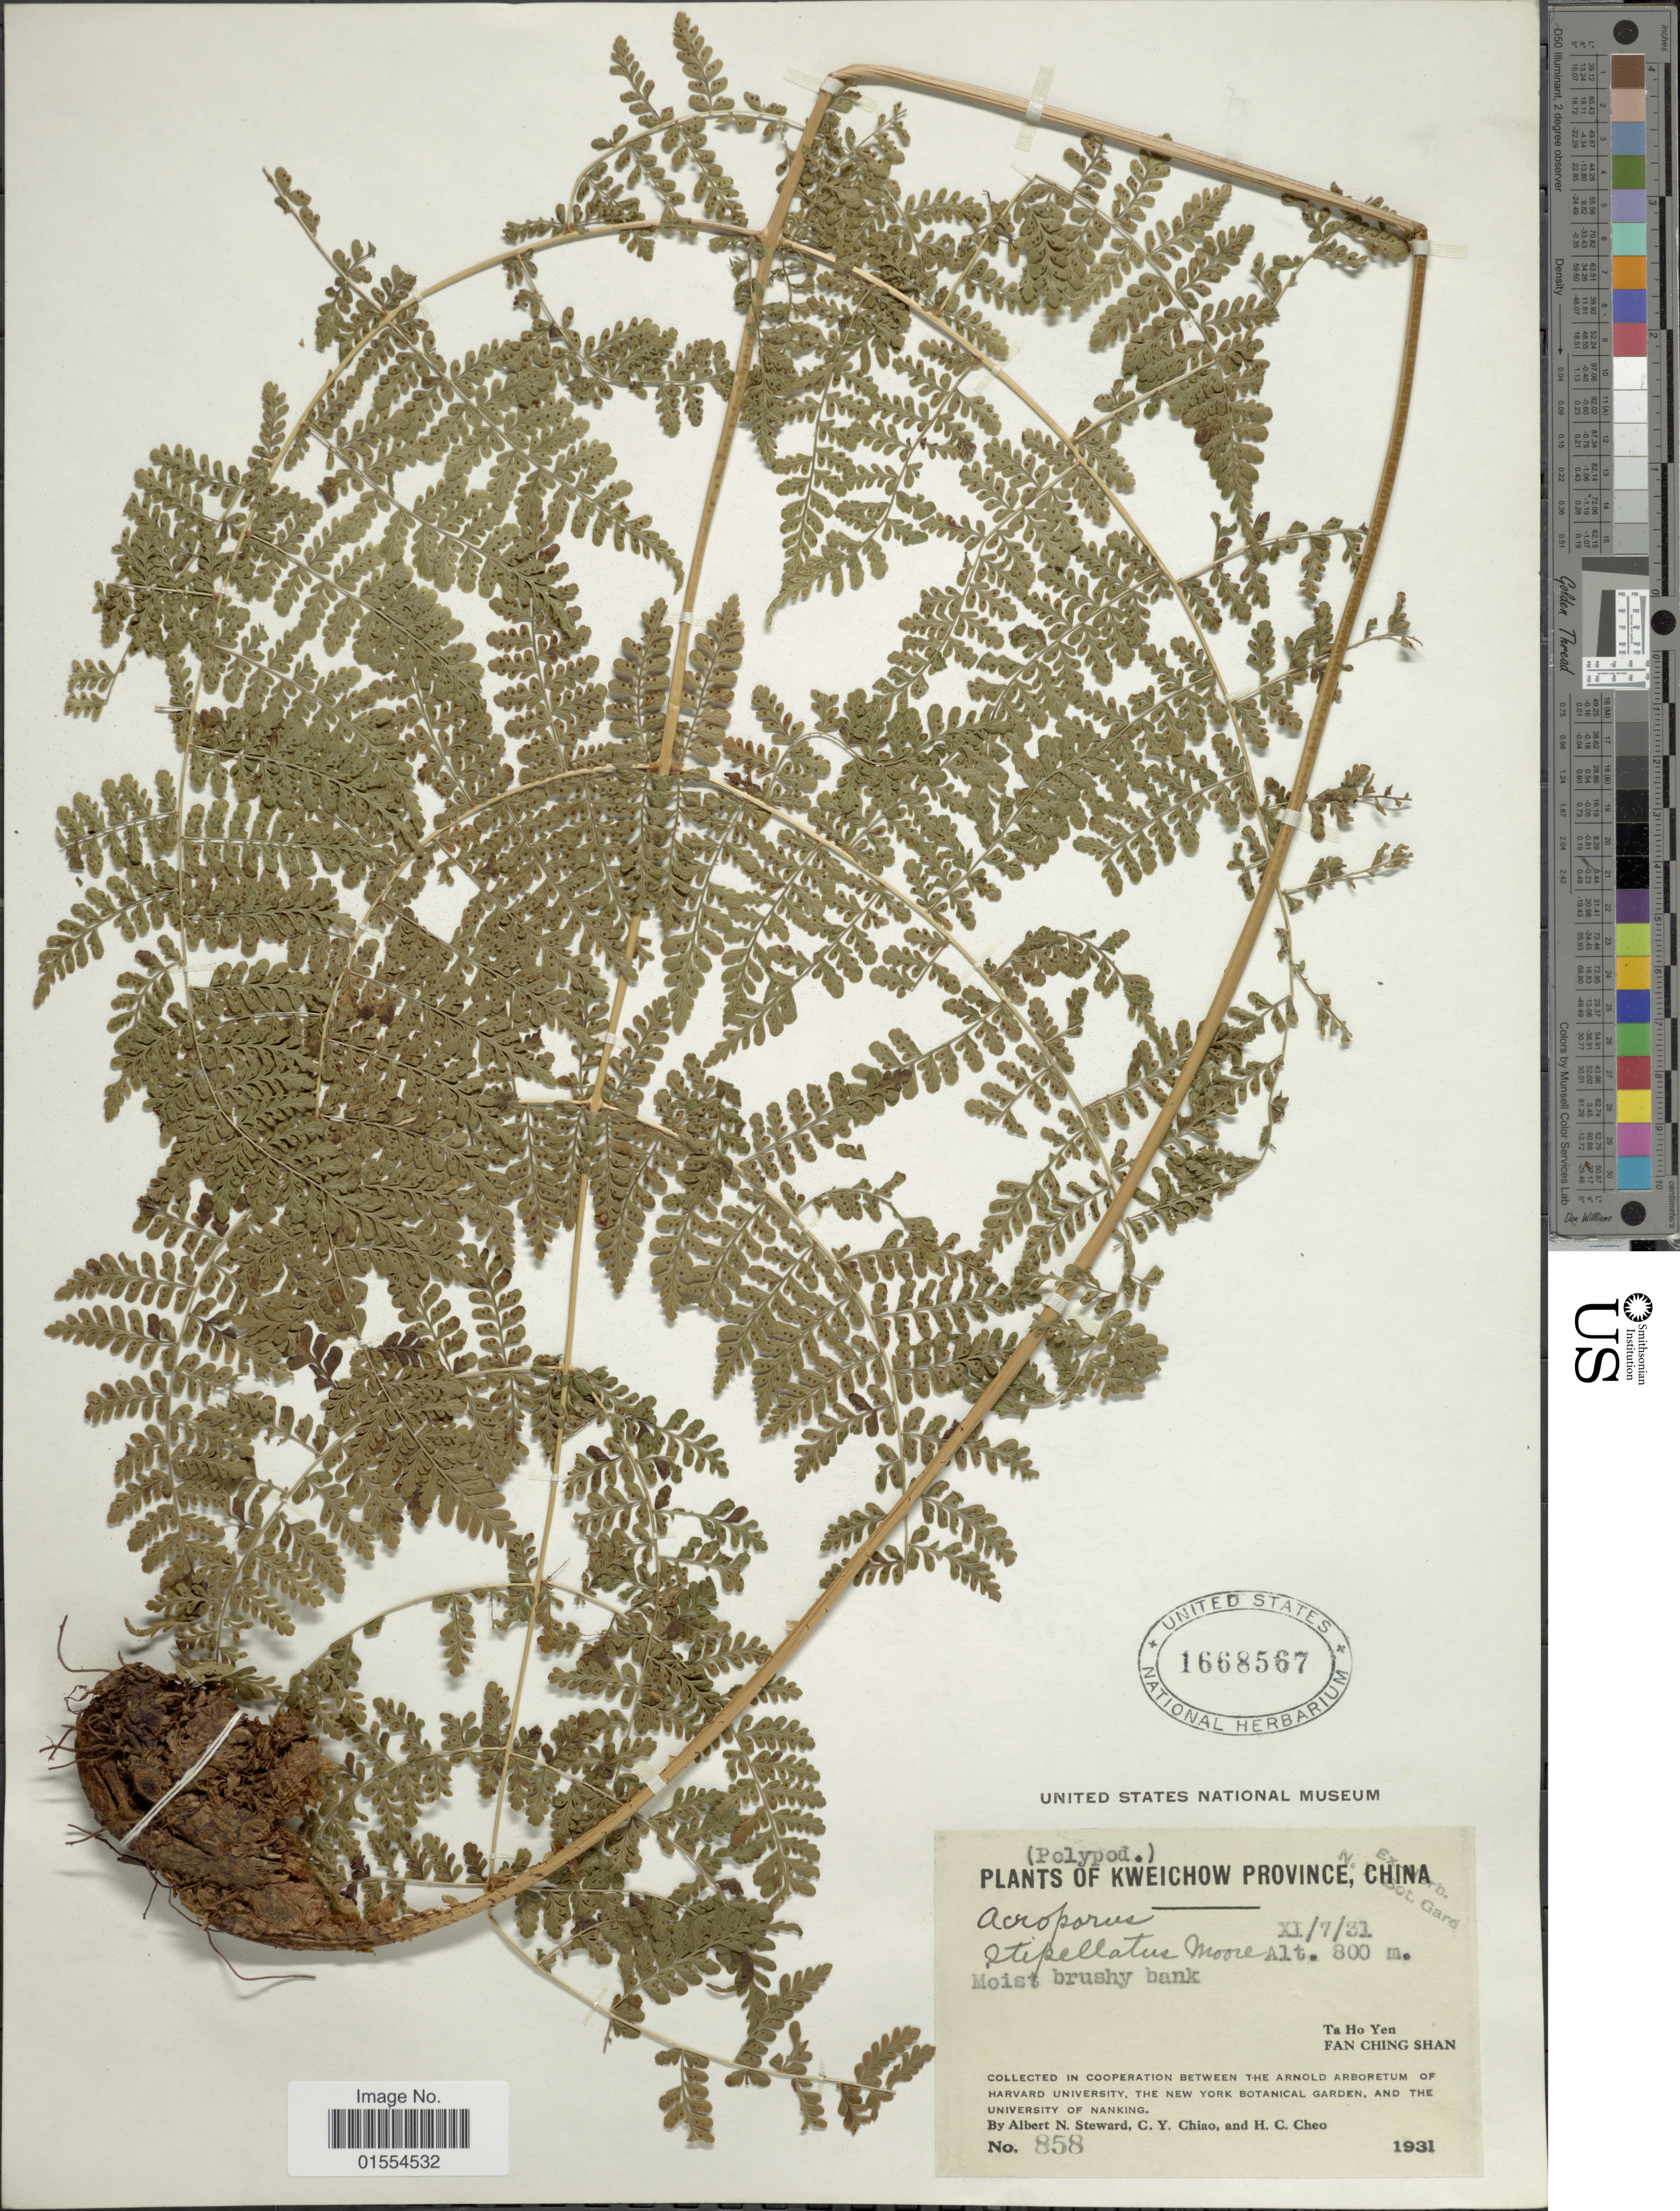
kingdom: Plantae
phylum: Tracheophyta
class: Polypodiopsida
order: Polypodiales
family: Dryopteridaceae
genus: Dryopteris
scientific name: Dryopteris nodosa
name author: (C. Presl) Li Bing Zhang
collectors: A. N. Steward, C. Y. Chiao & H. Cheo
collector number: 858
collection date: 1931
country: China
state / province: Guizhou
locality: Kweichow, Ta Ho Yen, Fan Ching Shan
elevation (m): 800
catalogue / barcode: US 1668567